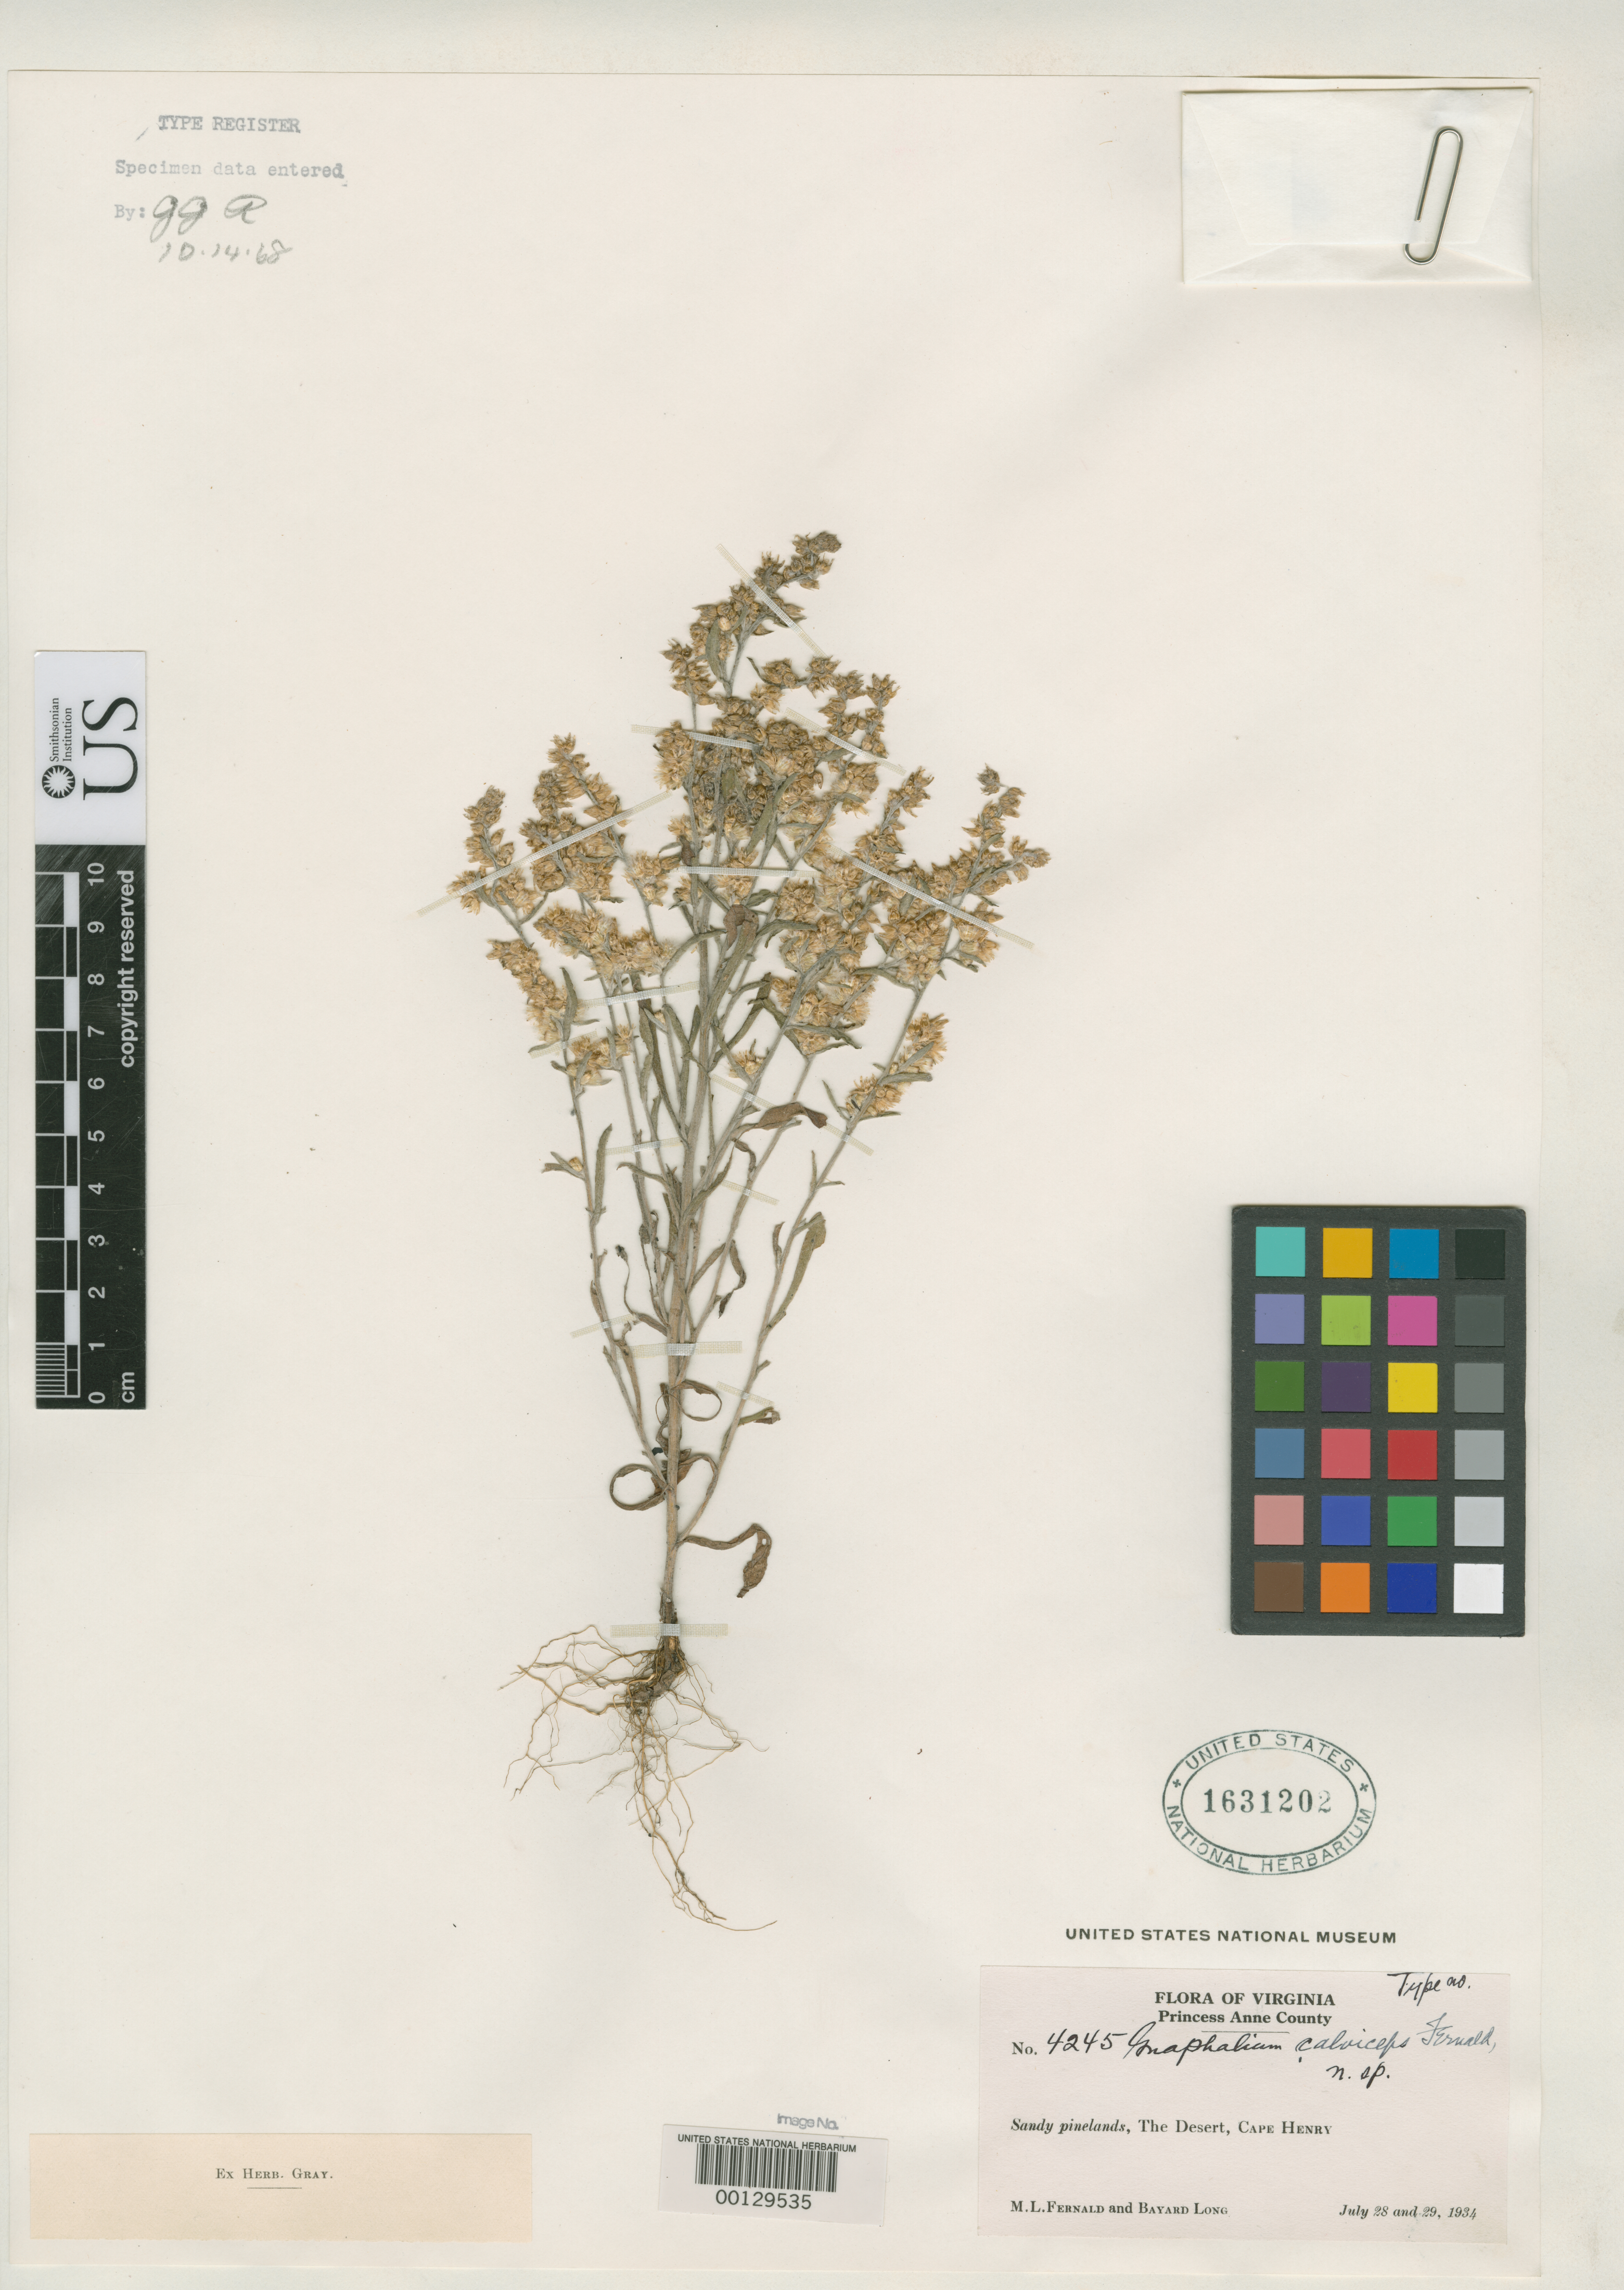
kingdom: Plantae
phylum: Tracheophyta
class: Magnoliopsida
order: Asterales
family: Asteraceae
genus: Gnaphalium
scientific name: Gnaphalium calvescens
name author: Fernald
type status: Isotype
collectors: M. L. Fernald & B. H. Long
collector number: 4245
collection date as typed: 28 Jul 1934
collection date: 1934-07-28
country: United States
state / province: Virginia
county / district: City of Virginia Beach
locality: Cape Henry.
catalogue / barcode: US 1631202